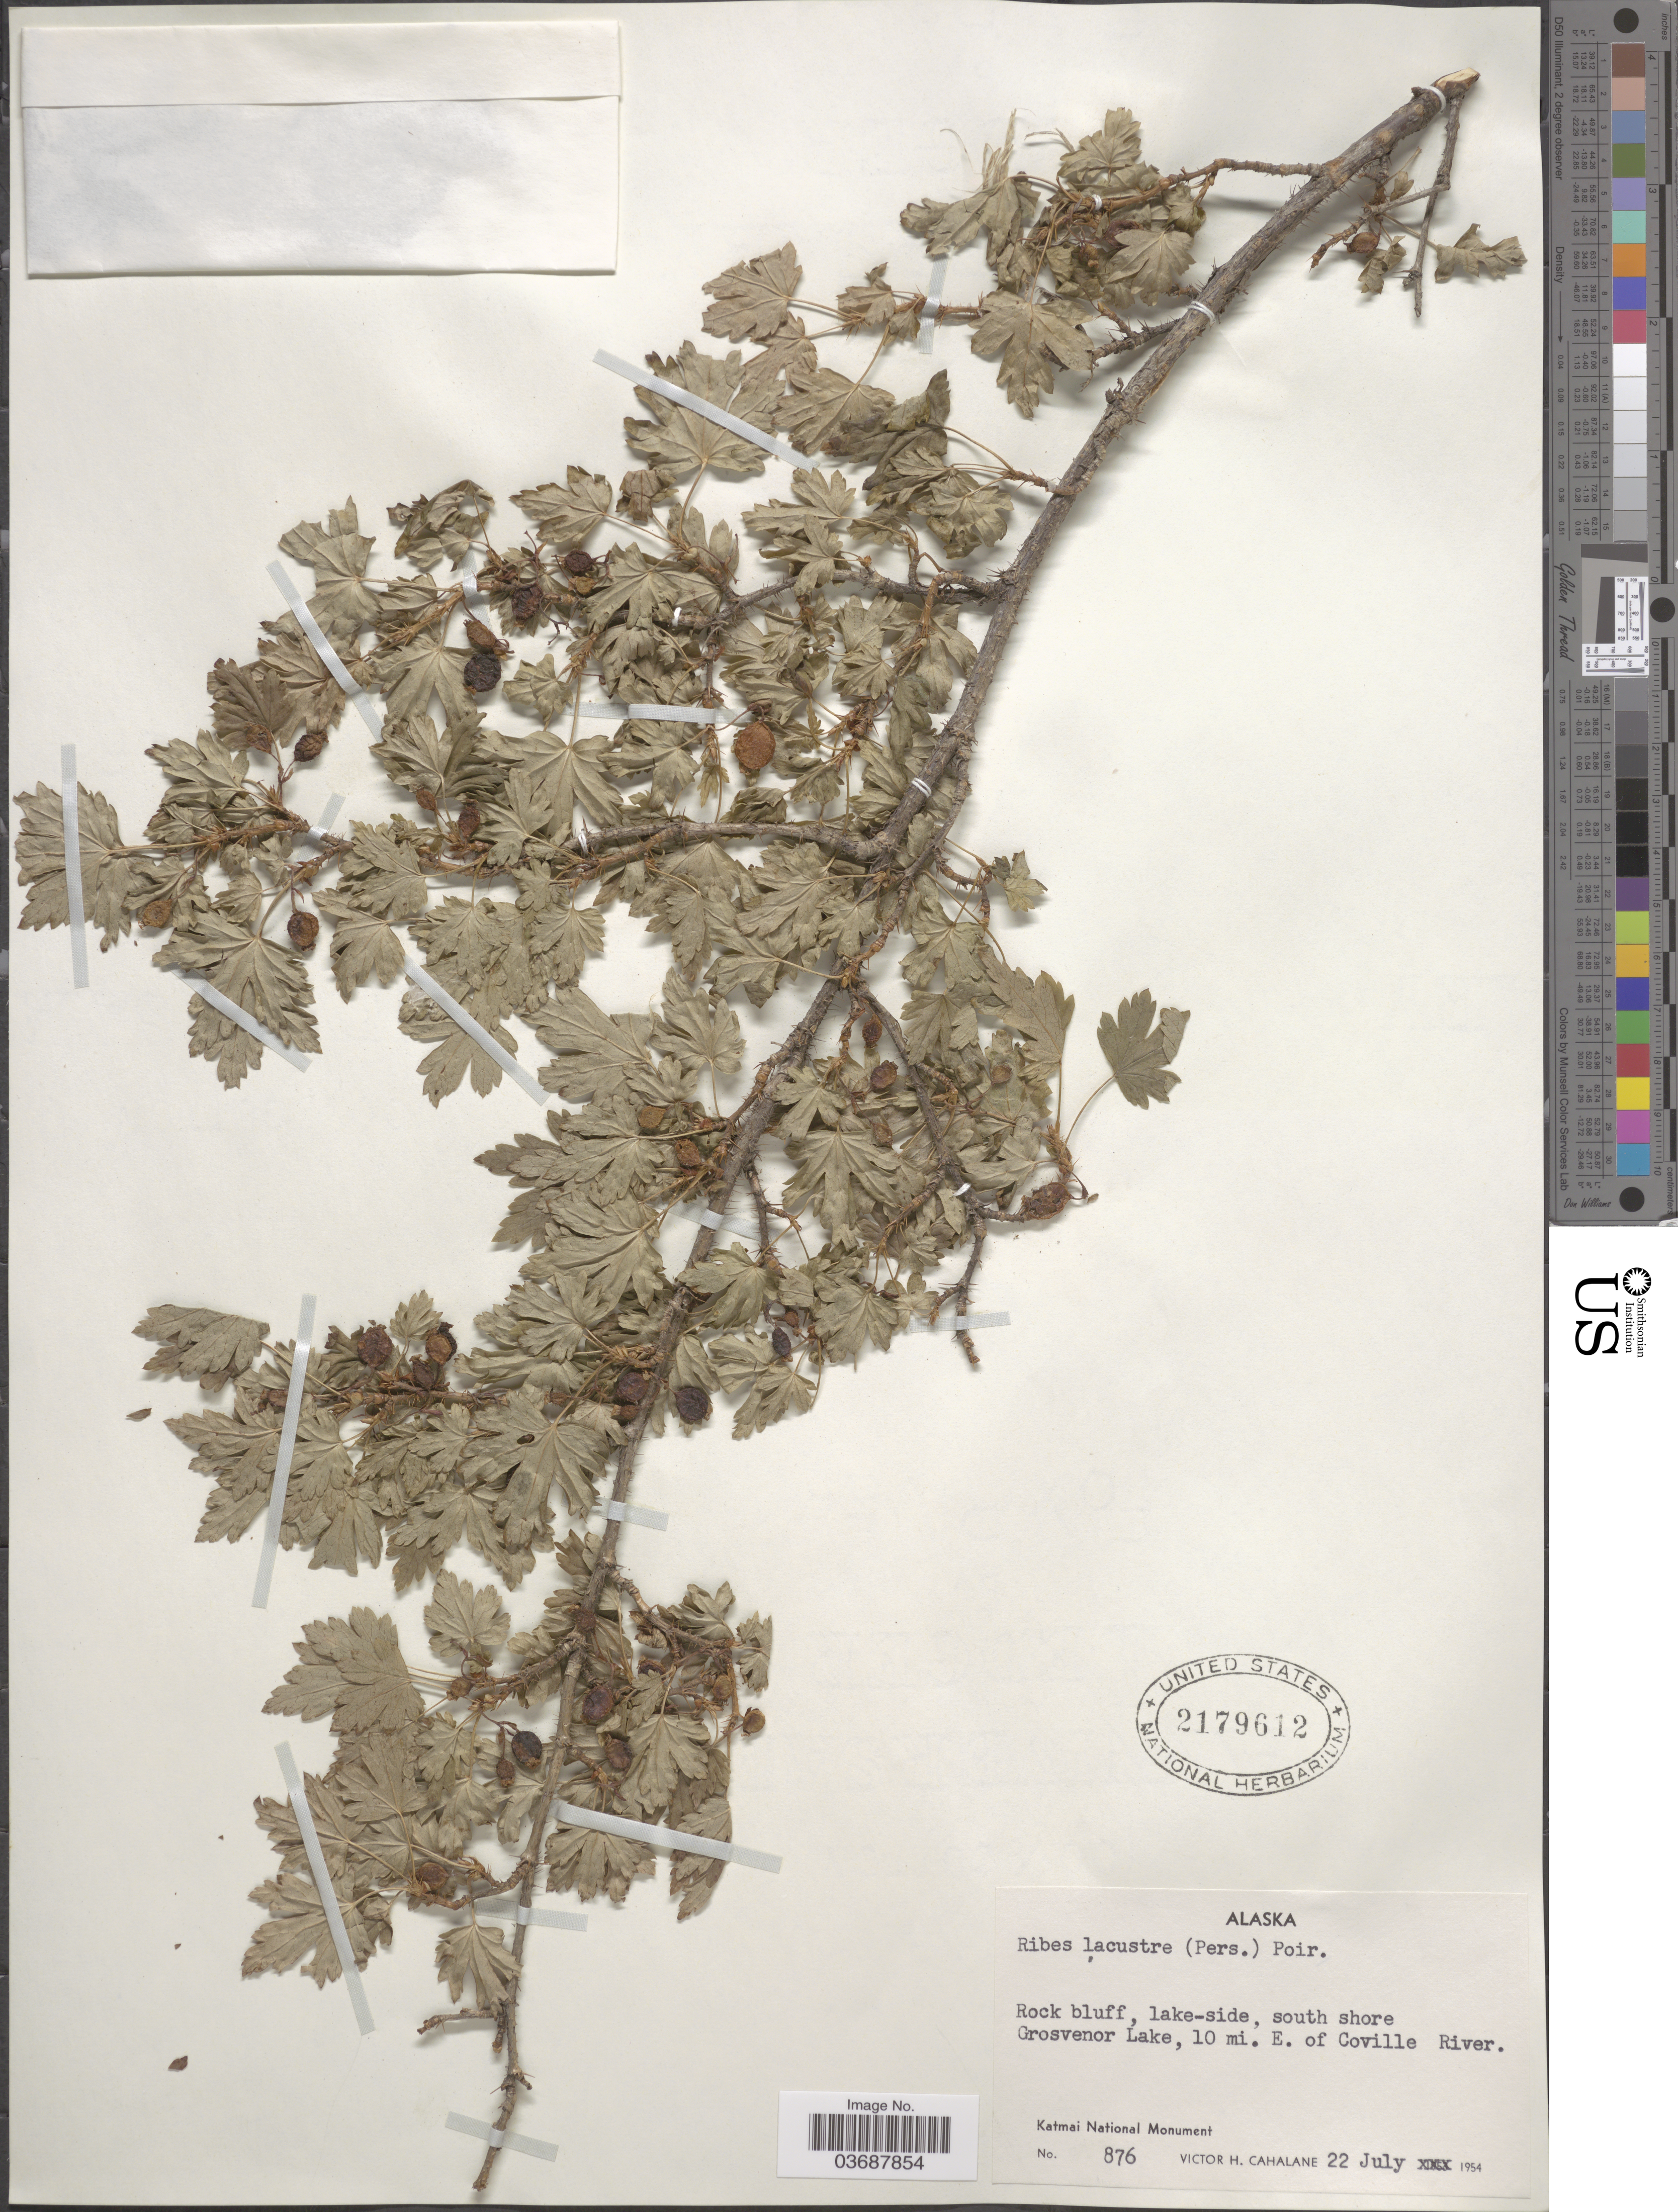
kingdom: Plantae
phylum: Tracheophyta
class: Magnoliopsida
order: Saxifragales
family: Grossulariaceae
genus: Ribes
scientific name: Ribes lacustre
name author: (Pers.) Poir.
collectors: V. Cahalane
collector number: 876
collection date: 1954-07-22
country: United States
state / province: Alaska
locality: Rock bluff, lake-side, south shore Grosvenor Lake, 10 mi. E. of Coville River. Katmai National Monument.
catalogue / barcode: US 2179612